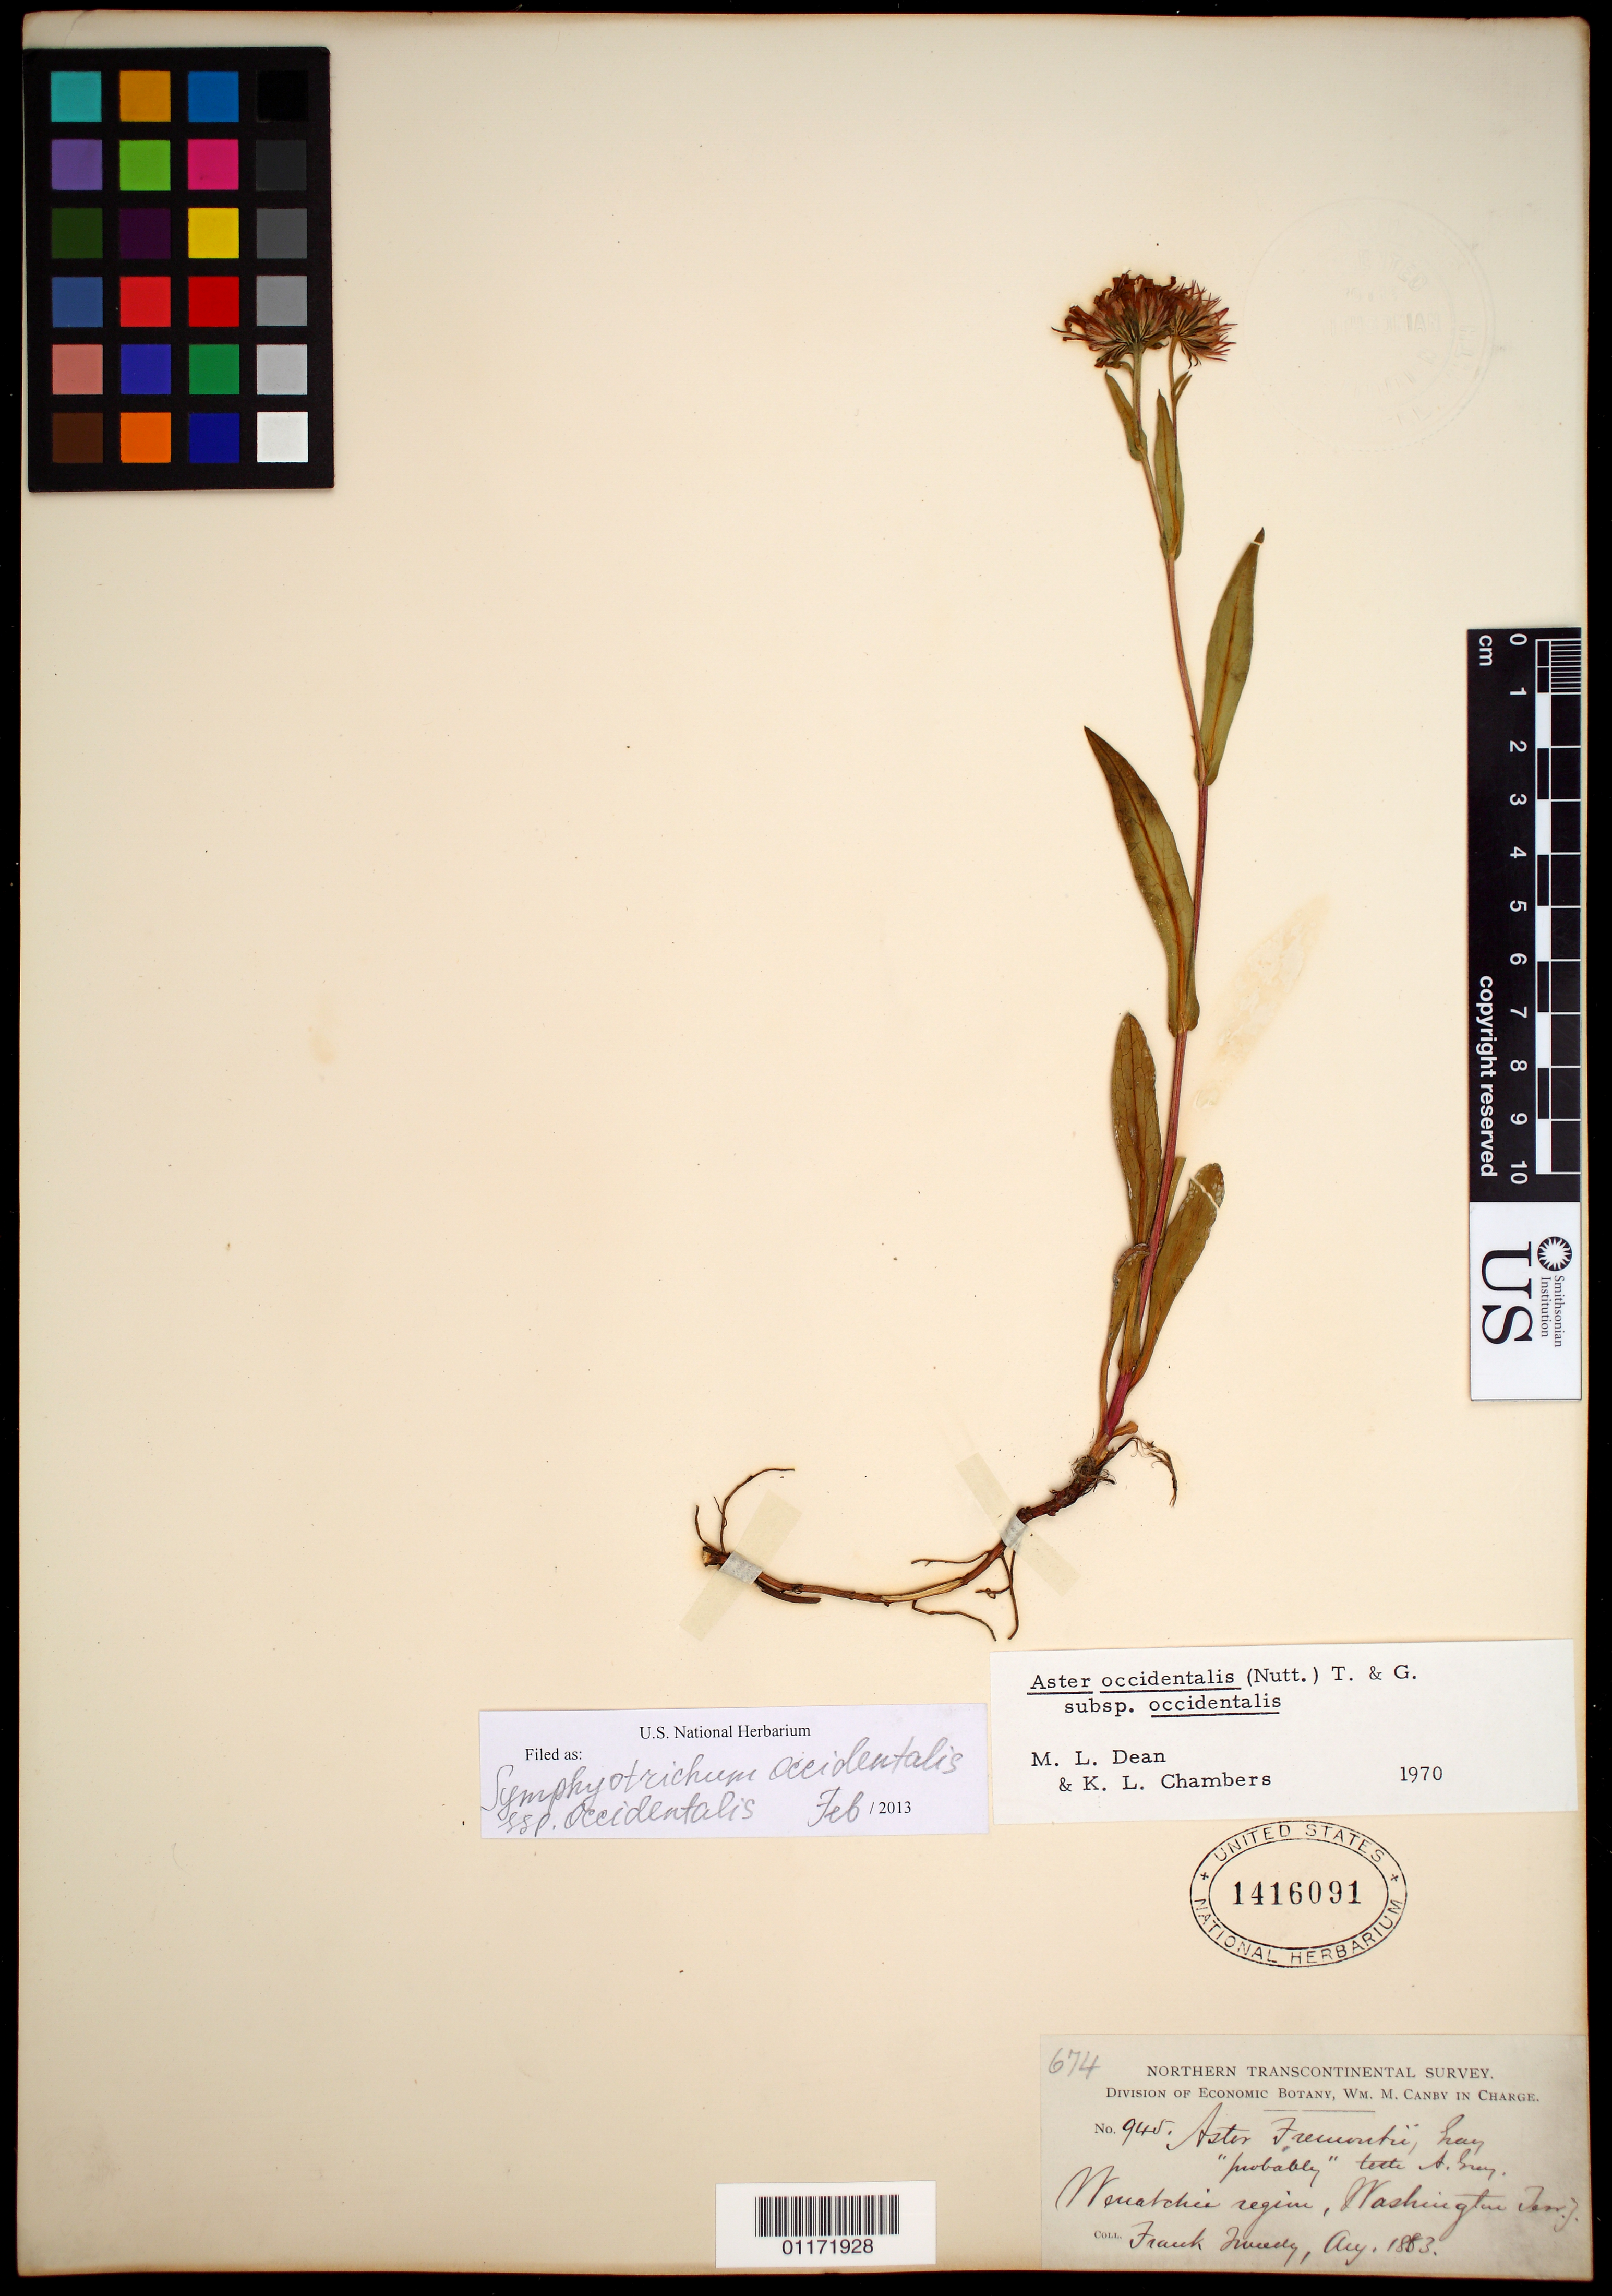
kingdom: Plantae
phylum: Tracheophyta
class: Magnoliopsida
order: Asterales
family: Asteraceae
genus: Symphyotrichum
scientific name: Symphyotrichum spathulatum var. spathulatum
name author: (Lindl.) G.L. Nesom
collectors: F. Tweedy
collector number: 945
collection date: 1883-08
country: United States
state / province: Washington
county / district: Chelan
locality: Wenatchee region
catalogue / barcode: US 1416091